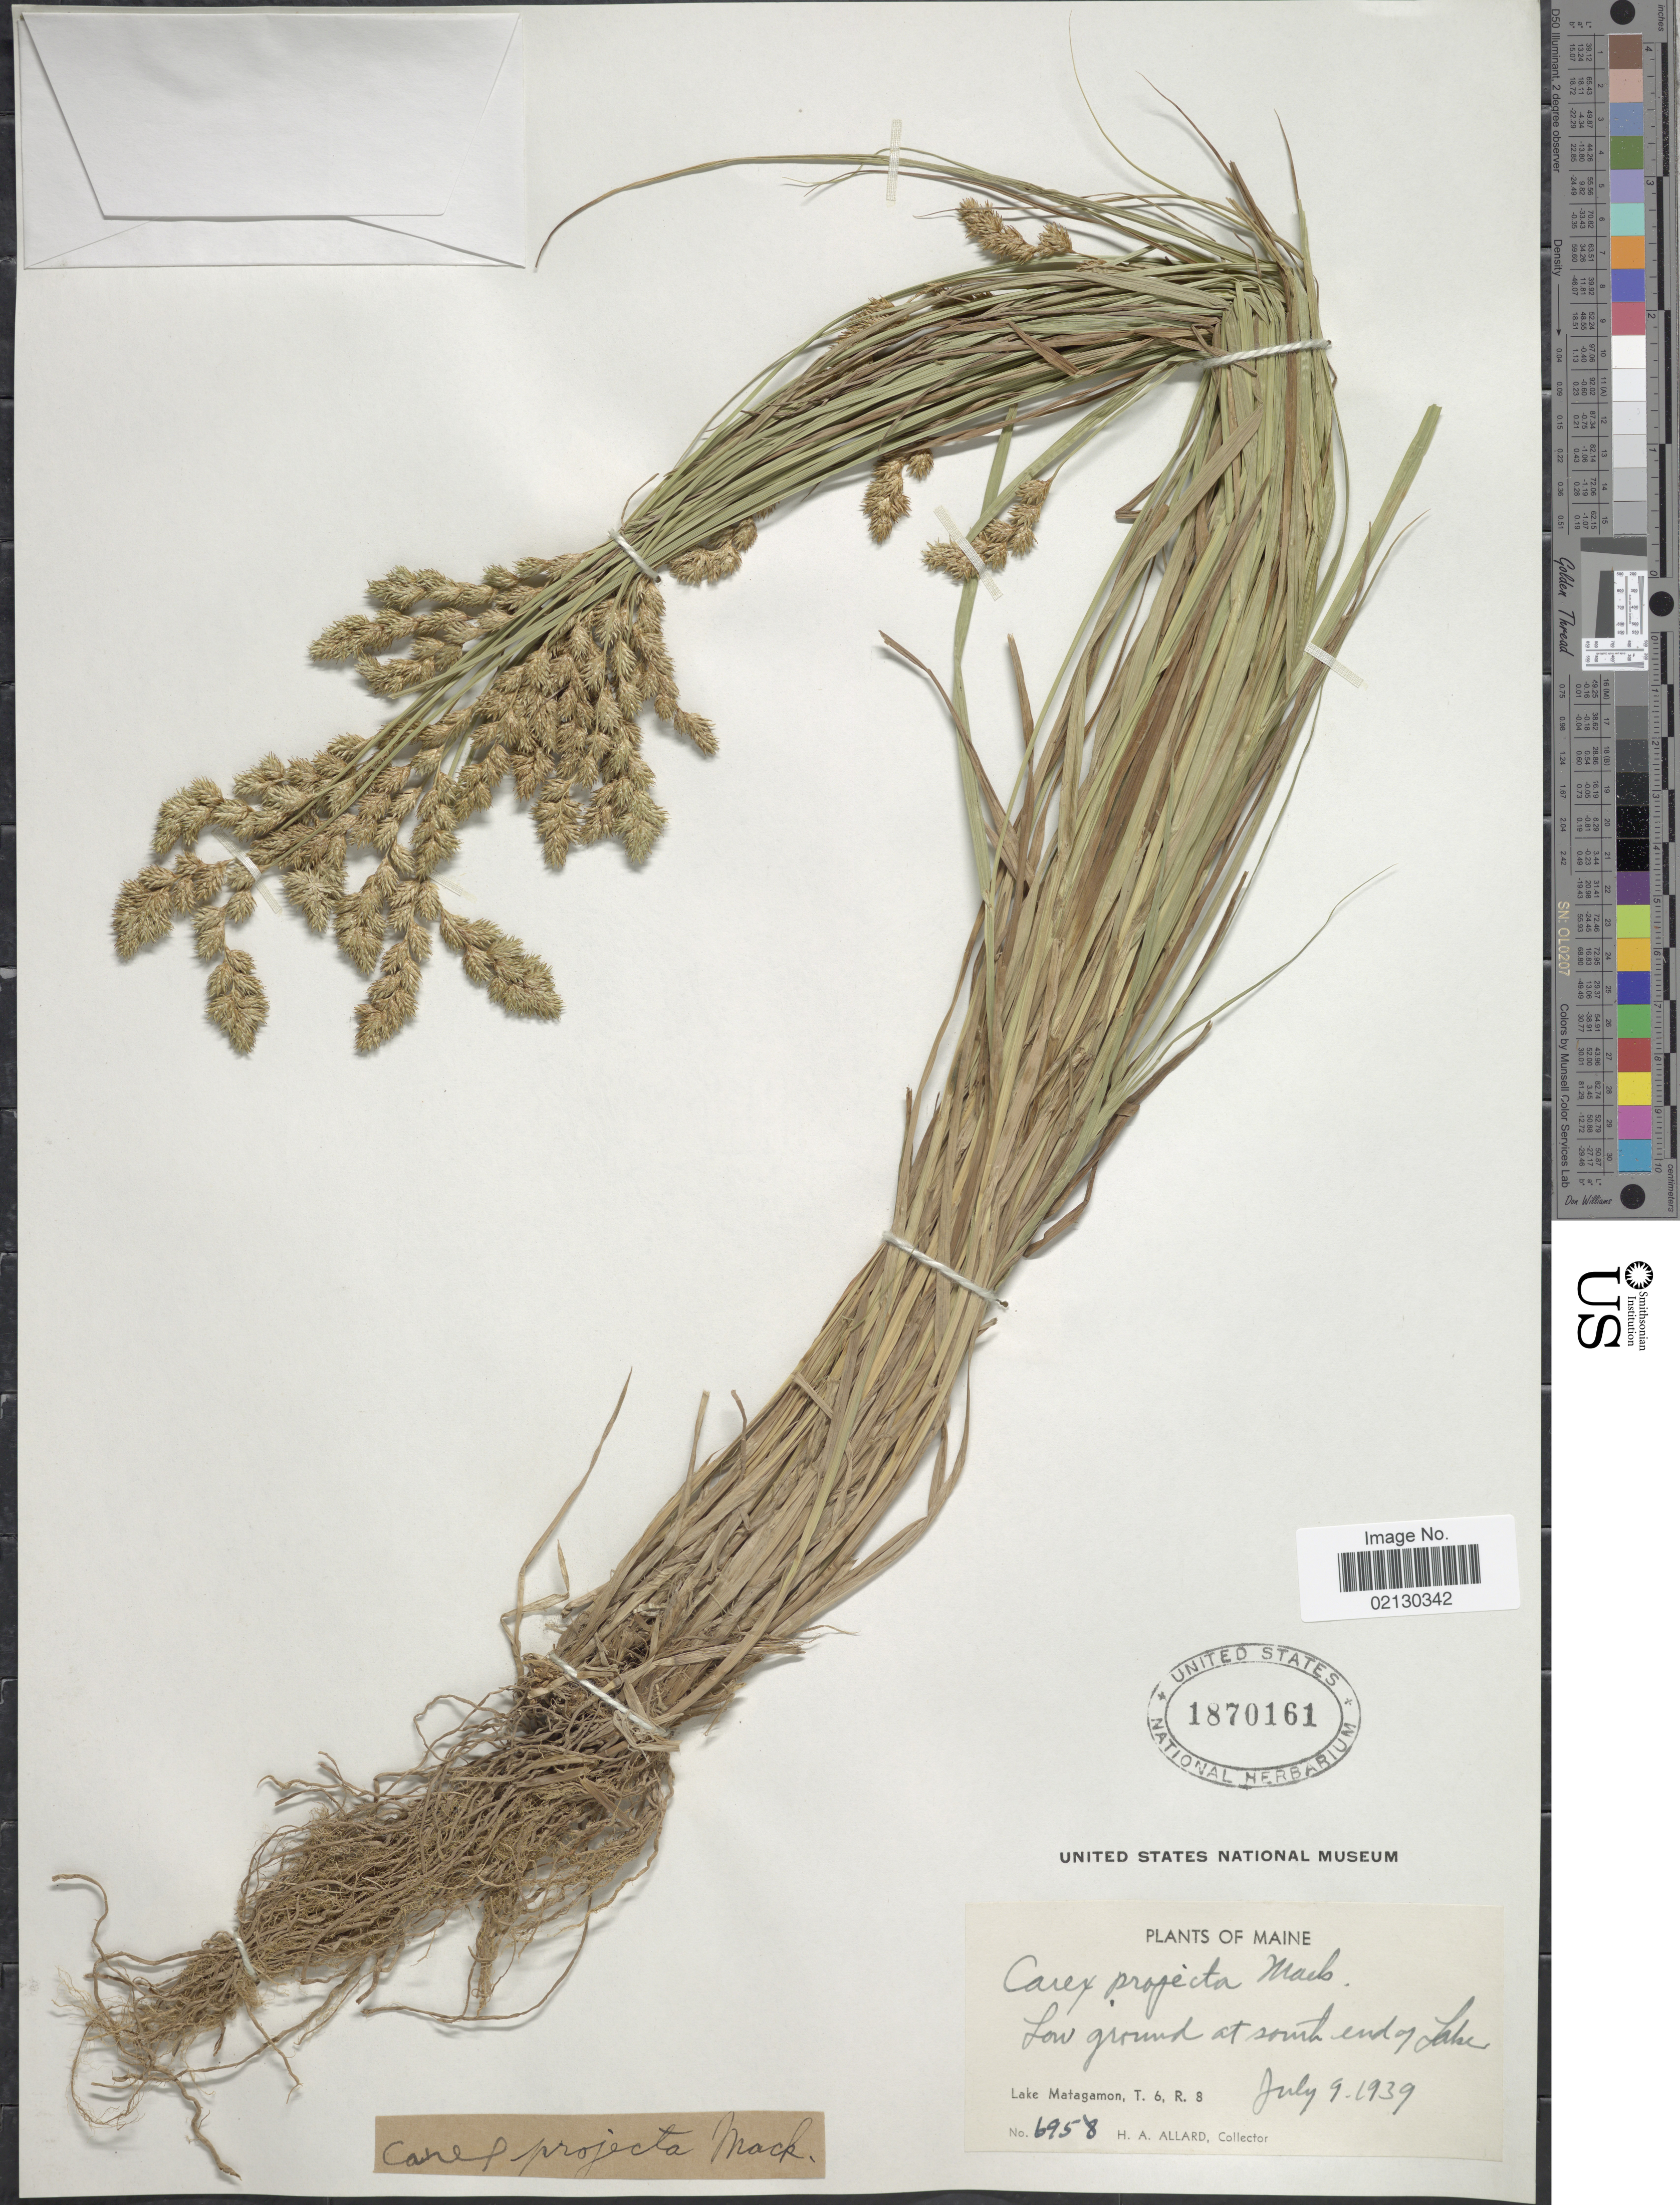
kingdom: Plantae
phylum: Tracheophyta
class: Liliopsida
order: Poales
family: Cyperaceae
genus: Carex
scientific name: Carex projecta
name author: Mack.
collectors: H. A. Allard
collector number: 6958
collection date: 1939-07-09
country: United States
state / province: Maine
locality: At south end of Lake. Lake Matagamon. T. 6, R. 8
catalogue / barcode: US 1870161